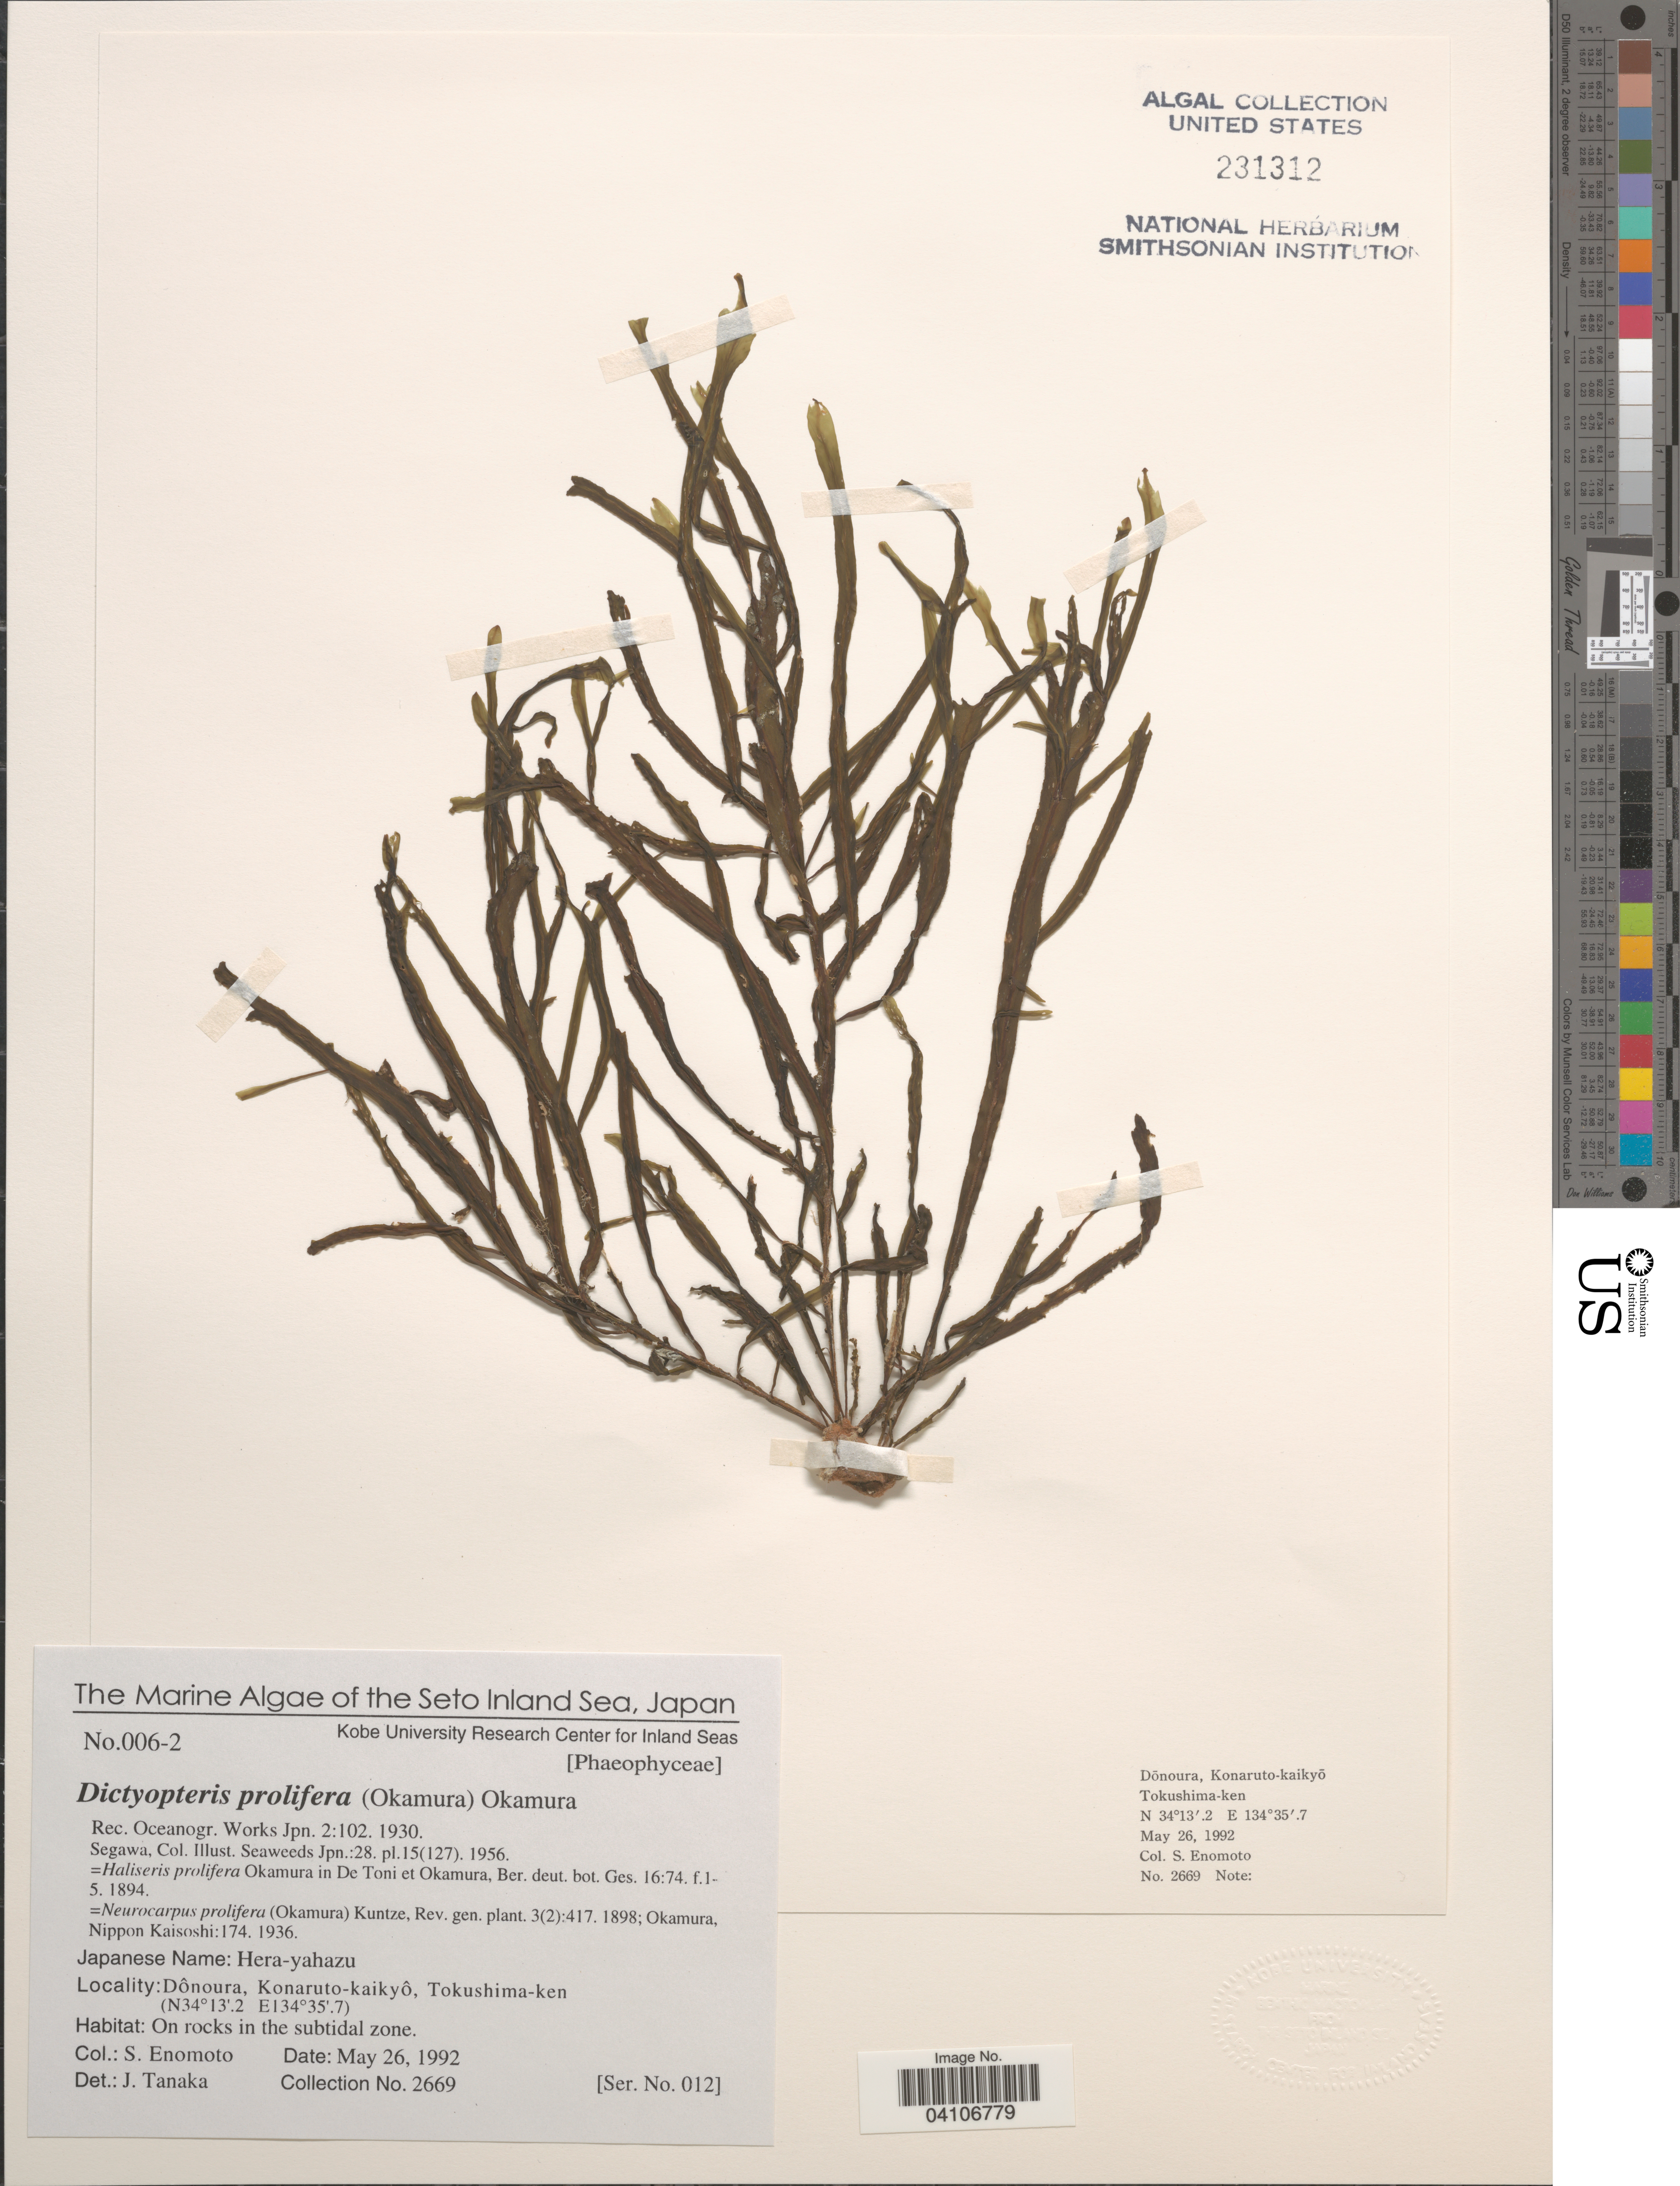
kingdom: Chromista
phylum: Ochrophyta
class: Phaeophyceae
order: Dictyotales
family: Dictyotaceae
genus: Dictyopteris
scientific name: Dictyopteris prolifera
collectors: S. Enomoto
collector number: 2669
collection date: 1992-05-26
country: Japan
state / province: Tokusima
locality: The Seto Inland Sea. Dônoura, Konaruto-kaikyô, Tokushima-ken. On rocks in the subtidal zone.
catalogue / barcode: US 231312